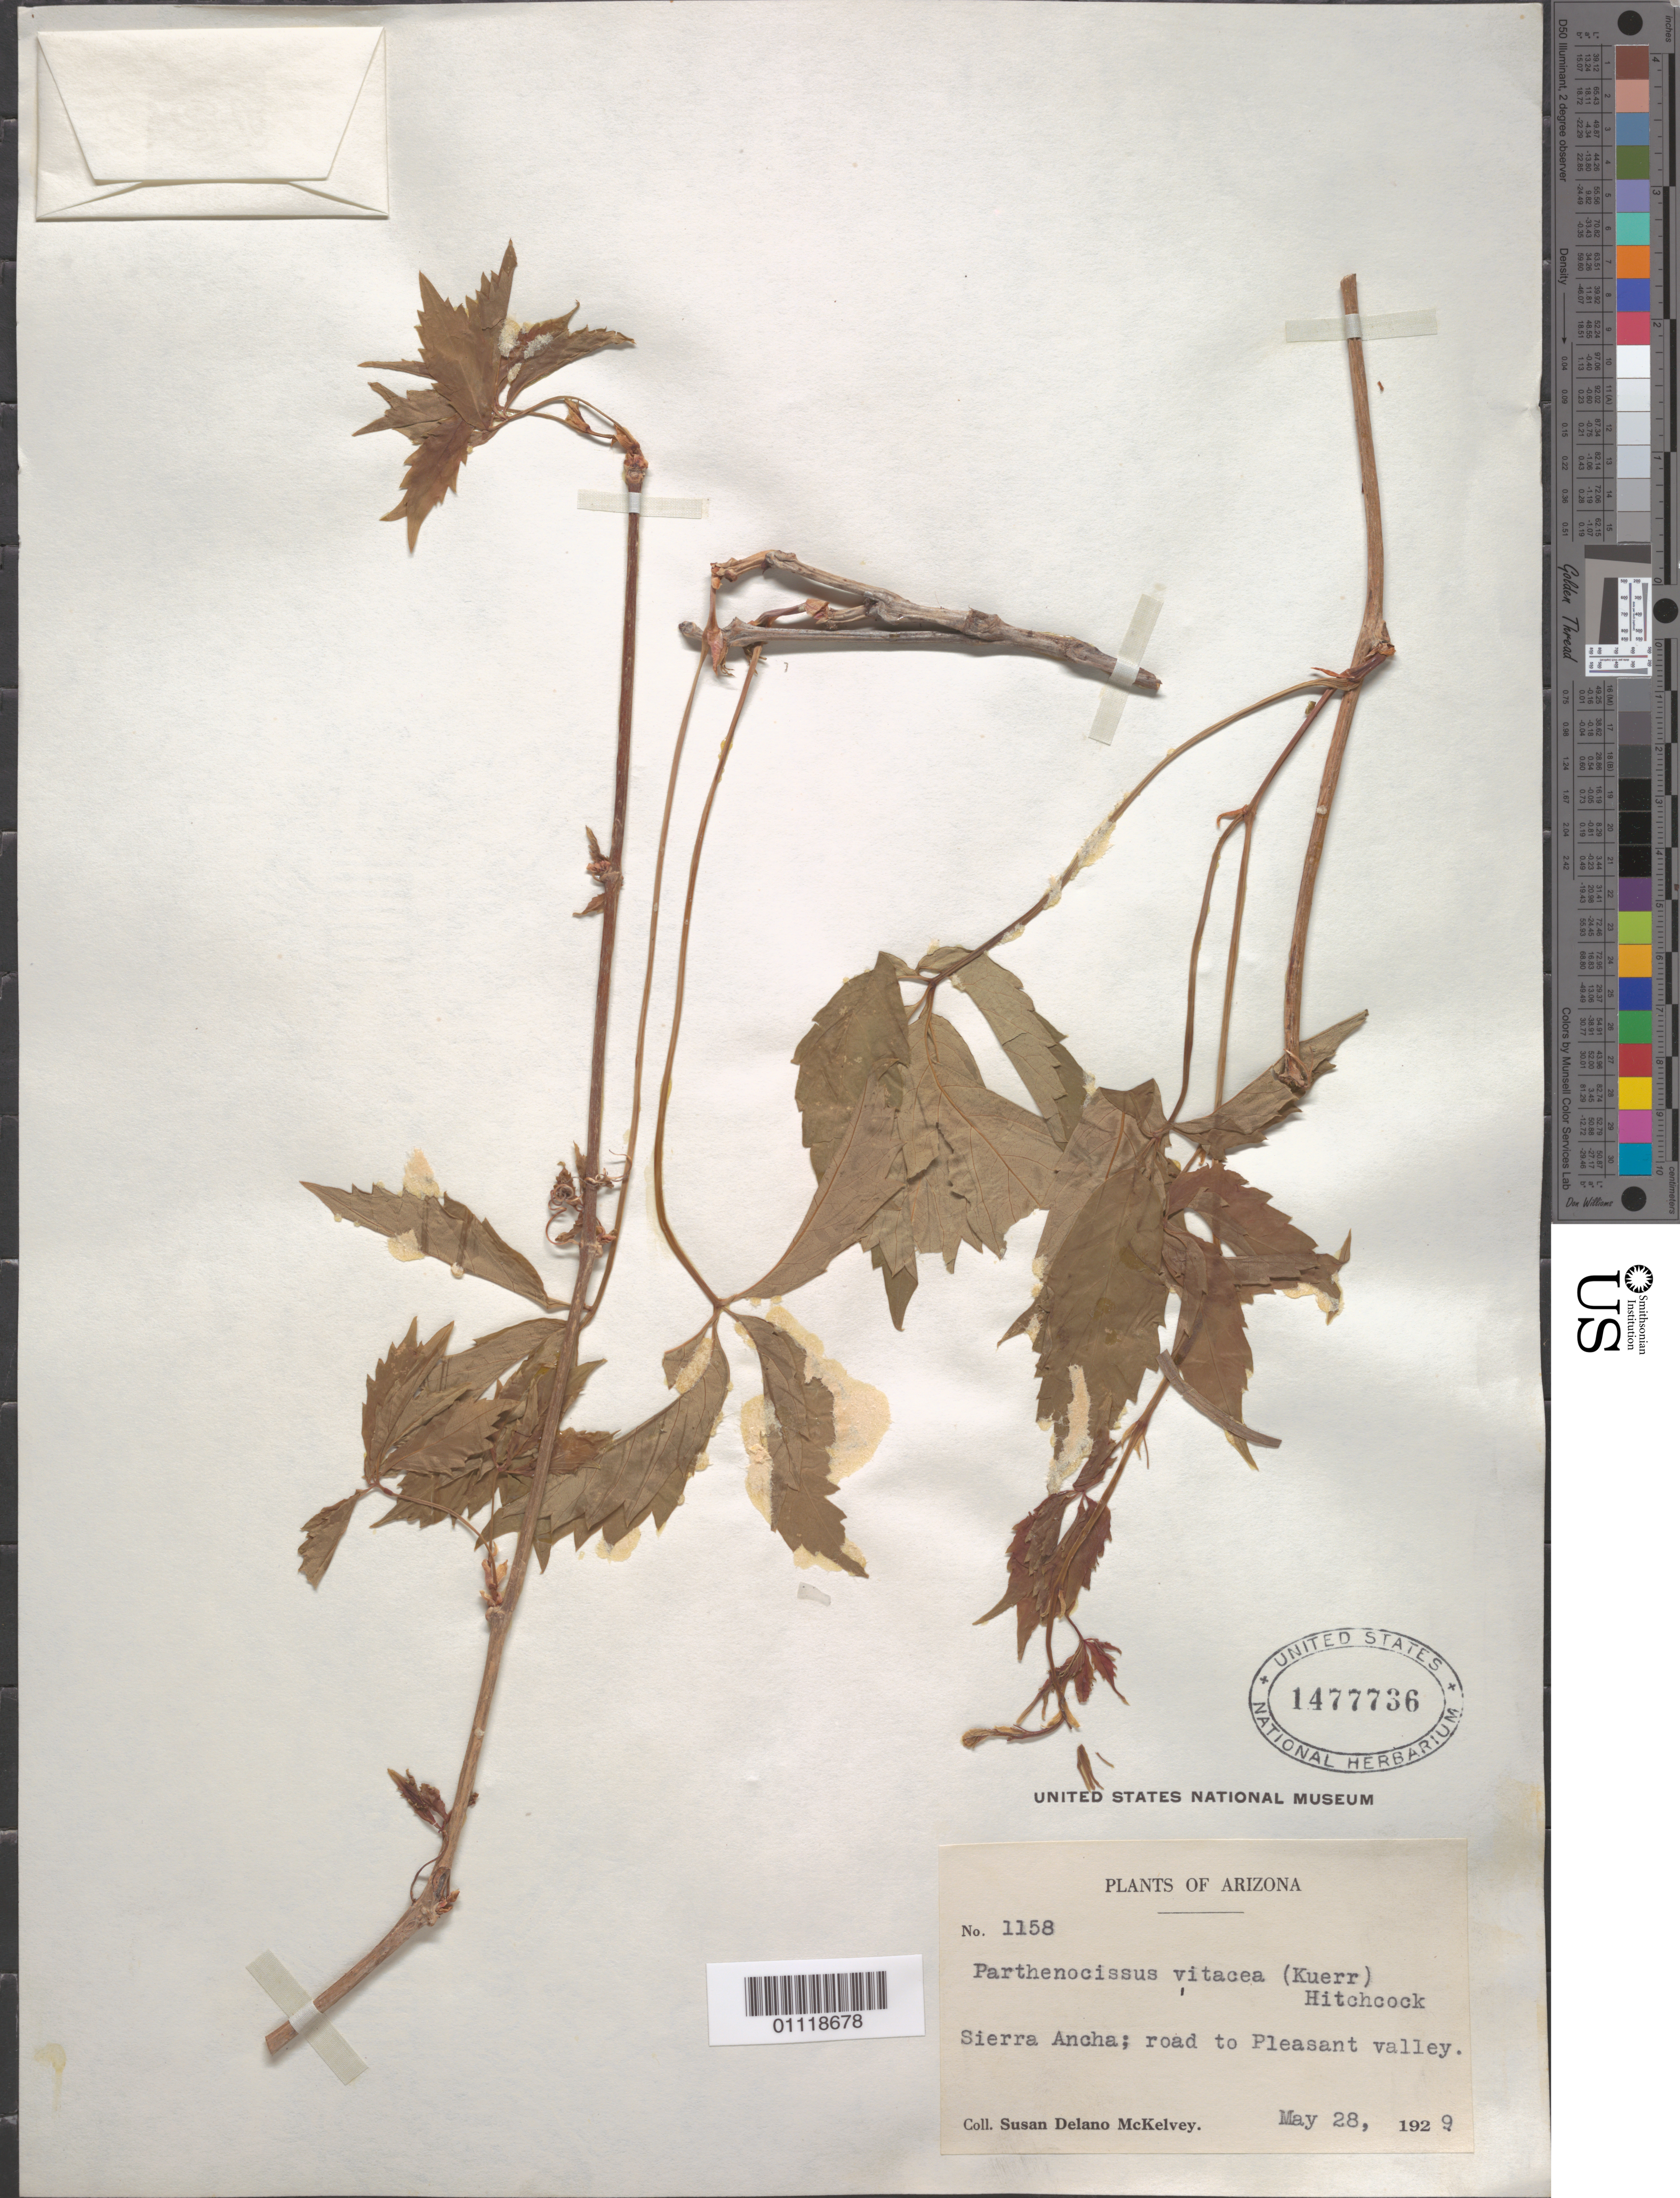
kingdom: Plantae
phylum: Tracheophyta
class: Magnoliopsida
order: Vitales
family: Vitaceae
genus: Parthenocissus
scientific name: Parthenocissus vitacea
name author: (Knerr) Hitchc.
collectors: S. A. McKelvey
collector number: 1158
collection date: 1929-05-28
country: United States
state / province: Arizona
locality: Sierra Ancha; road to Pleasant valley.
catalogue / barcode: US 1477736